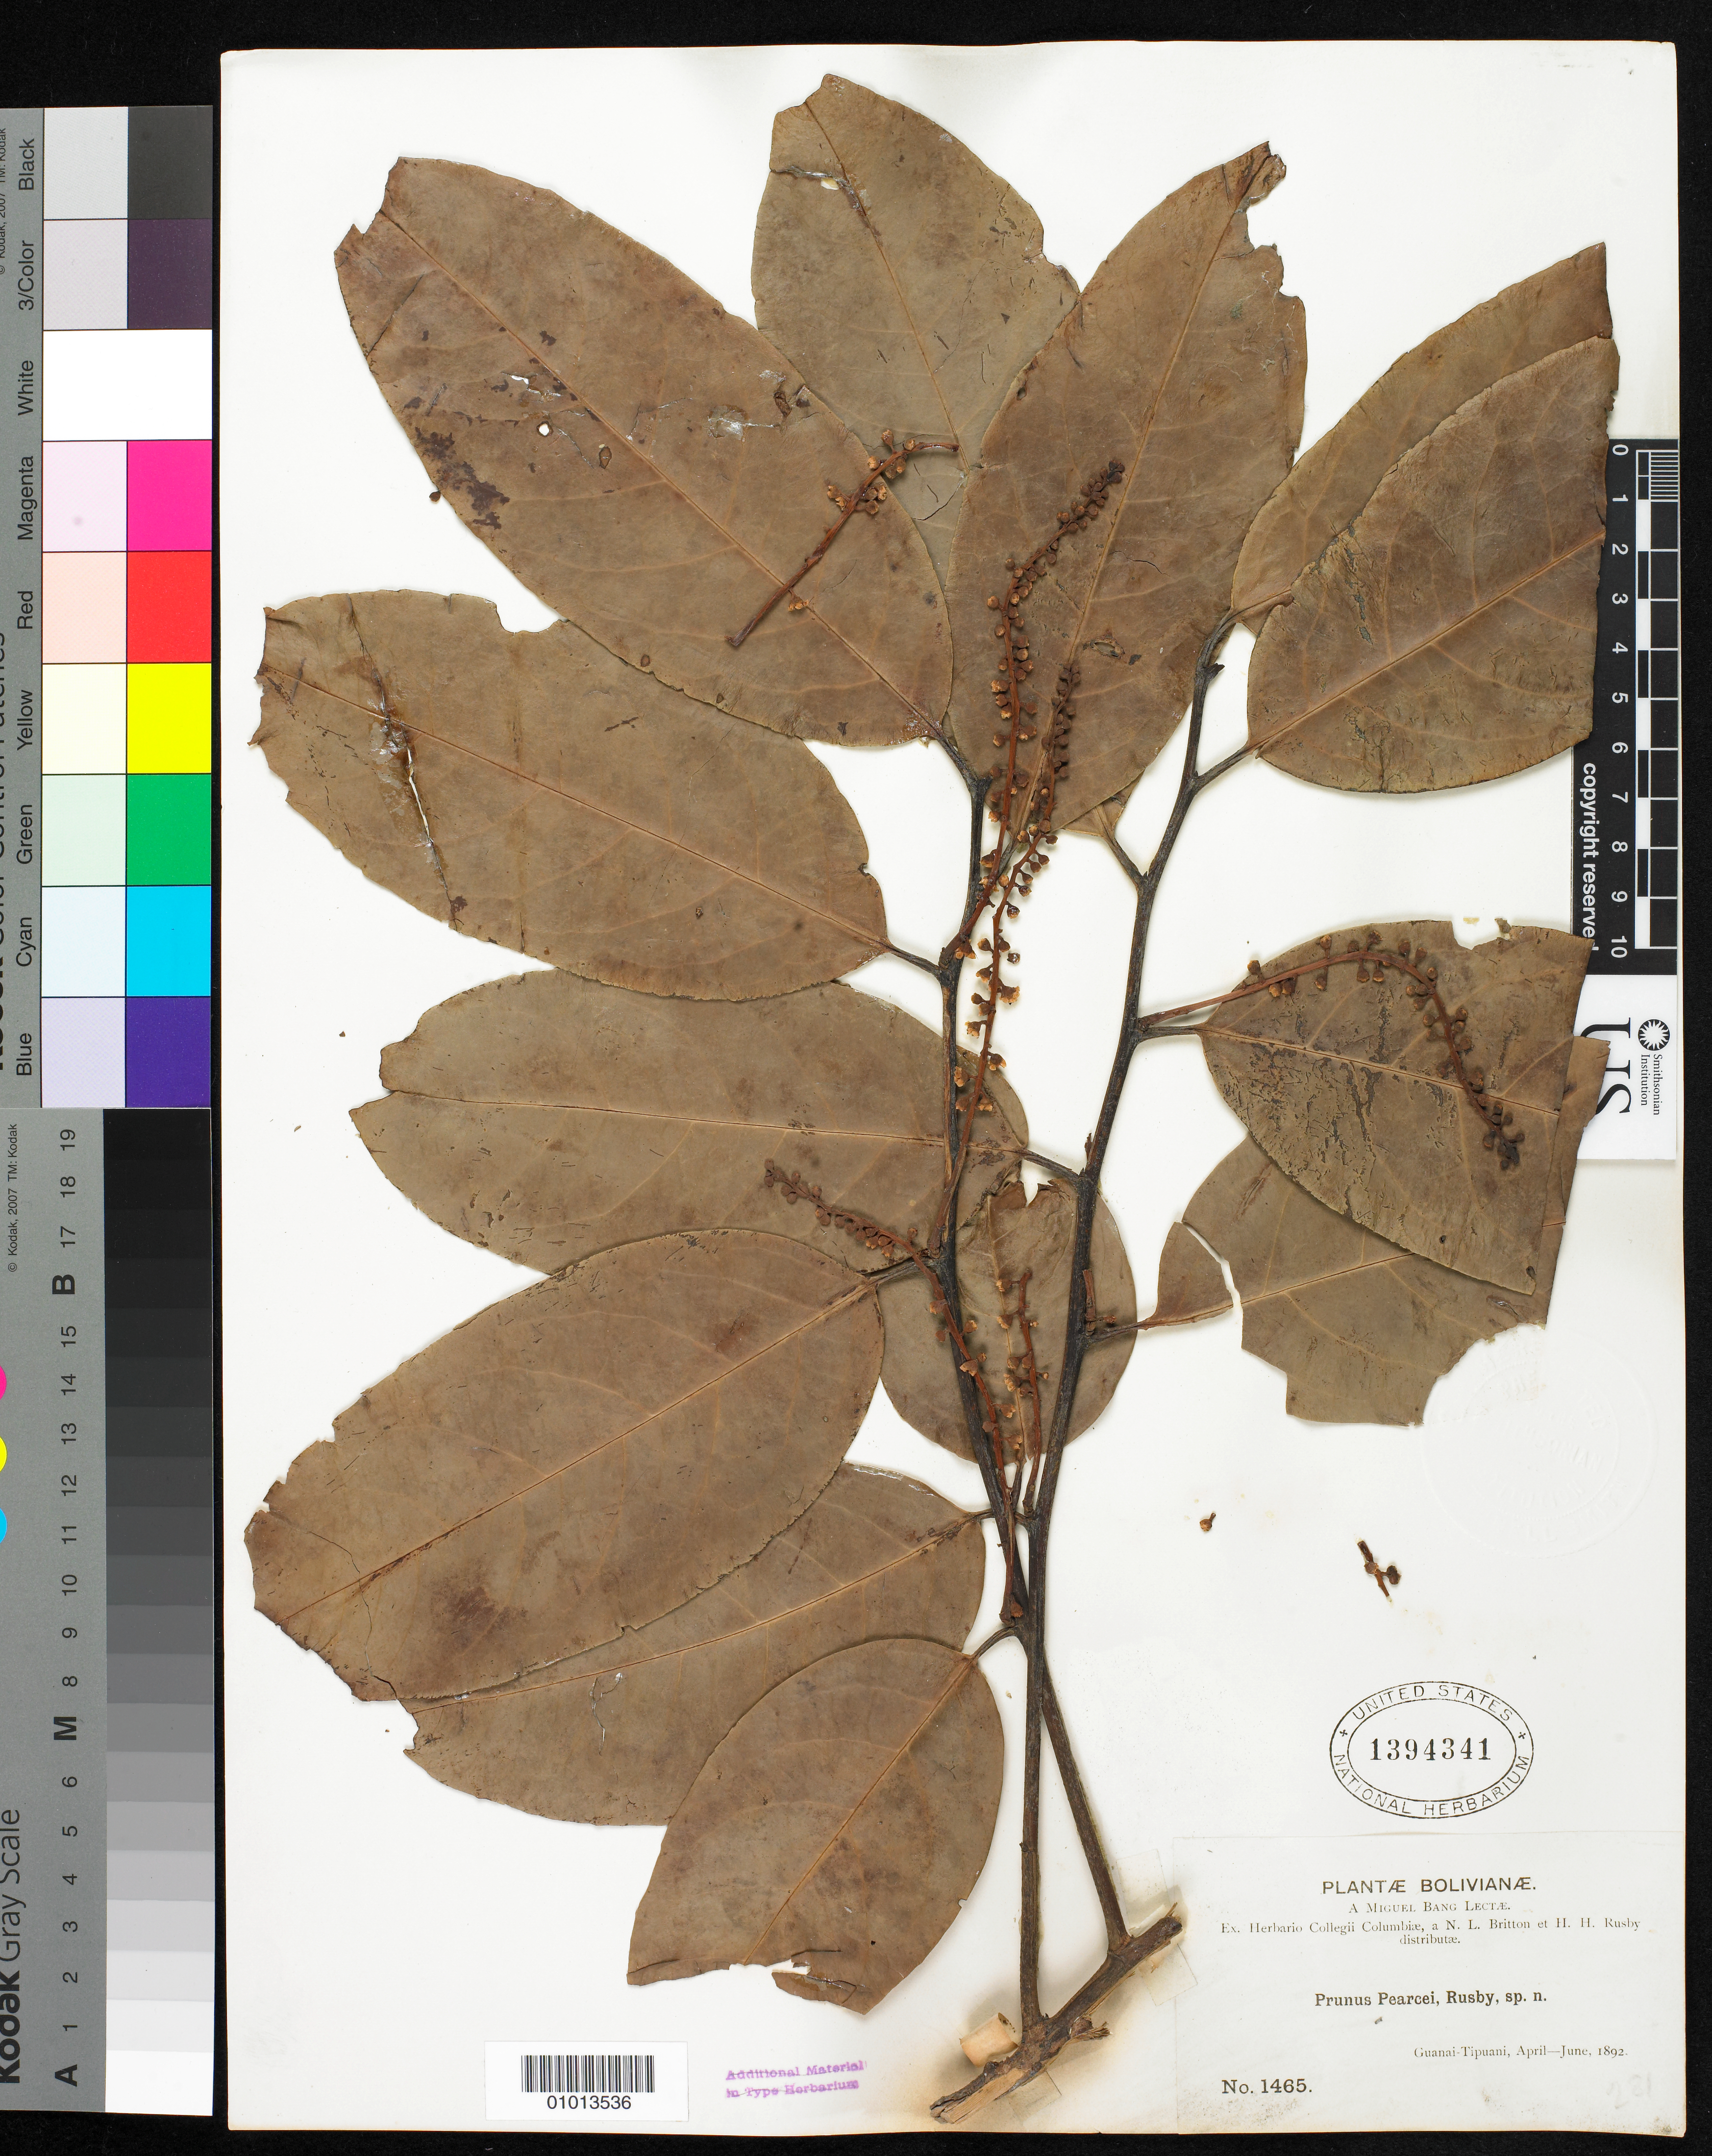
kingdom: Plantae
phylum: Tracheophyta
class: Magnoliopsida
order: Rosales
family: Rosaceae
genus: Prunus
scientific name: Prunus pearcei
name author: Rusby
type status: Type Collection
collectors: M. Bang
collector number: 1465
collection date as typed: Apr 1892 to -- Jun 1892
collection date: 1892-04/1892-06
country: Bolivia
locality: Guanai - Tipuani.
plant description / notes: Specimen ex John Donnell Smith herbarium.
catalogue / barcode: US 1394341